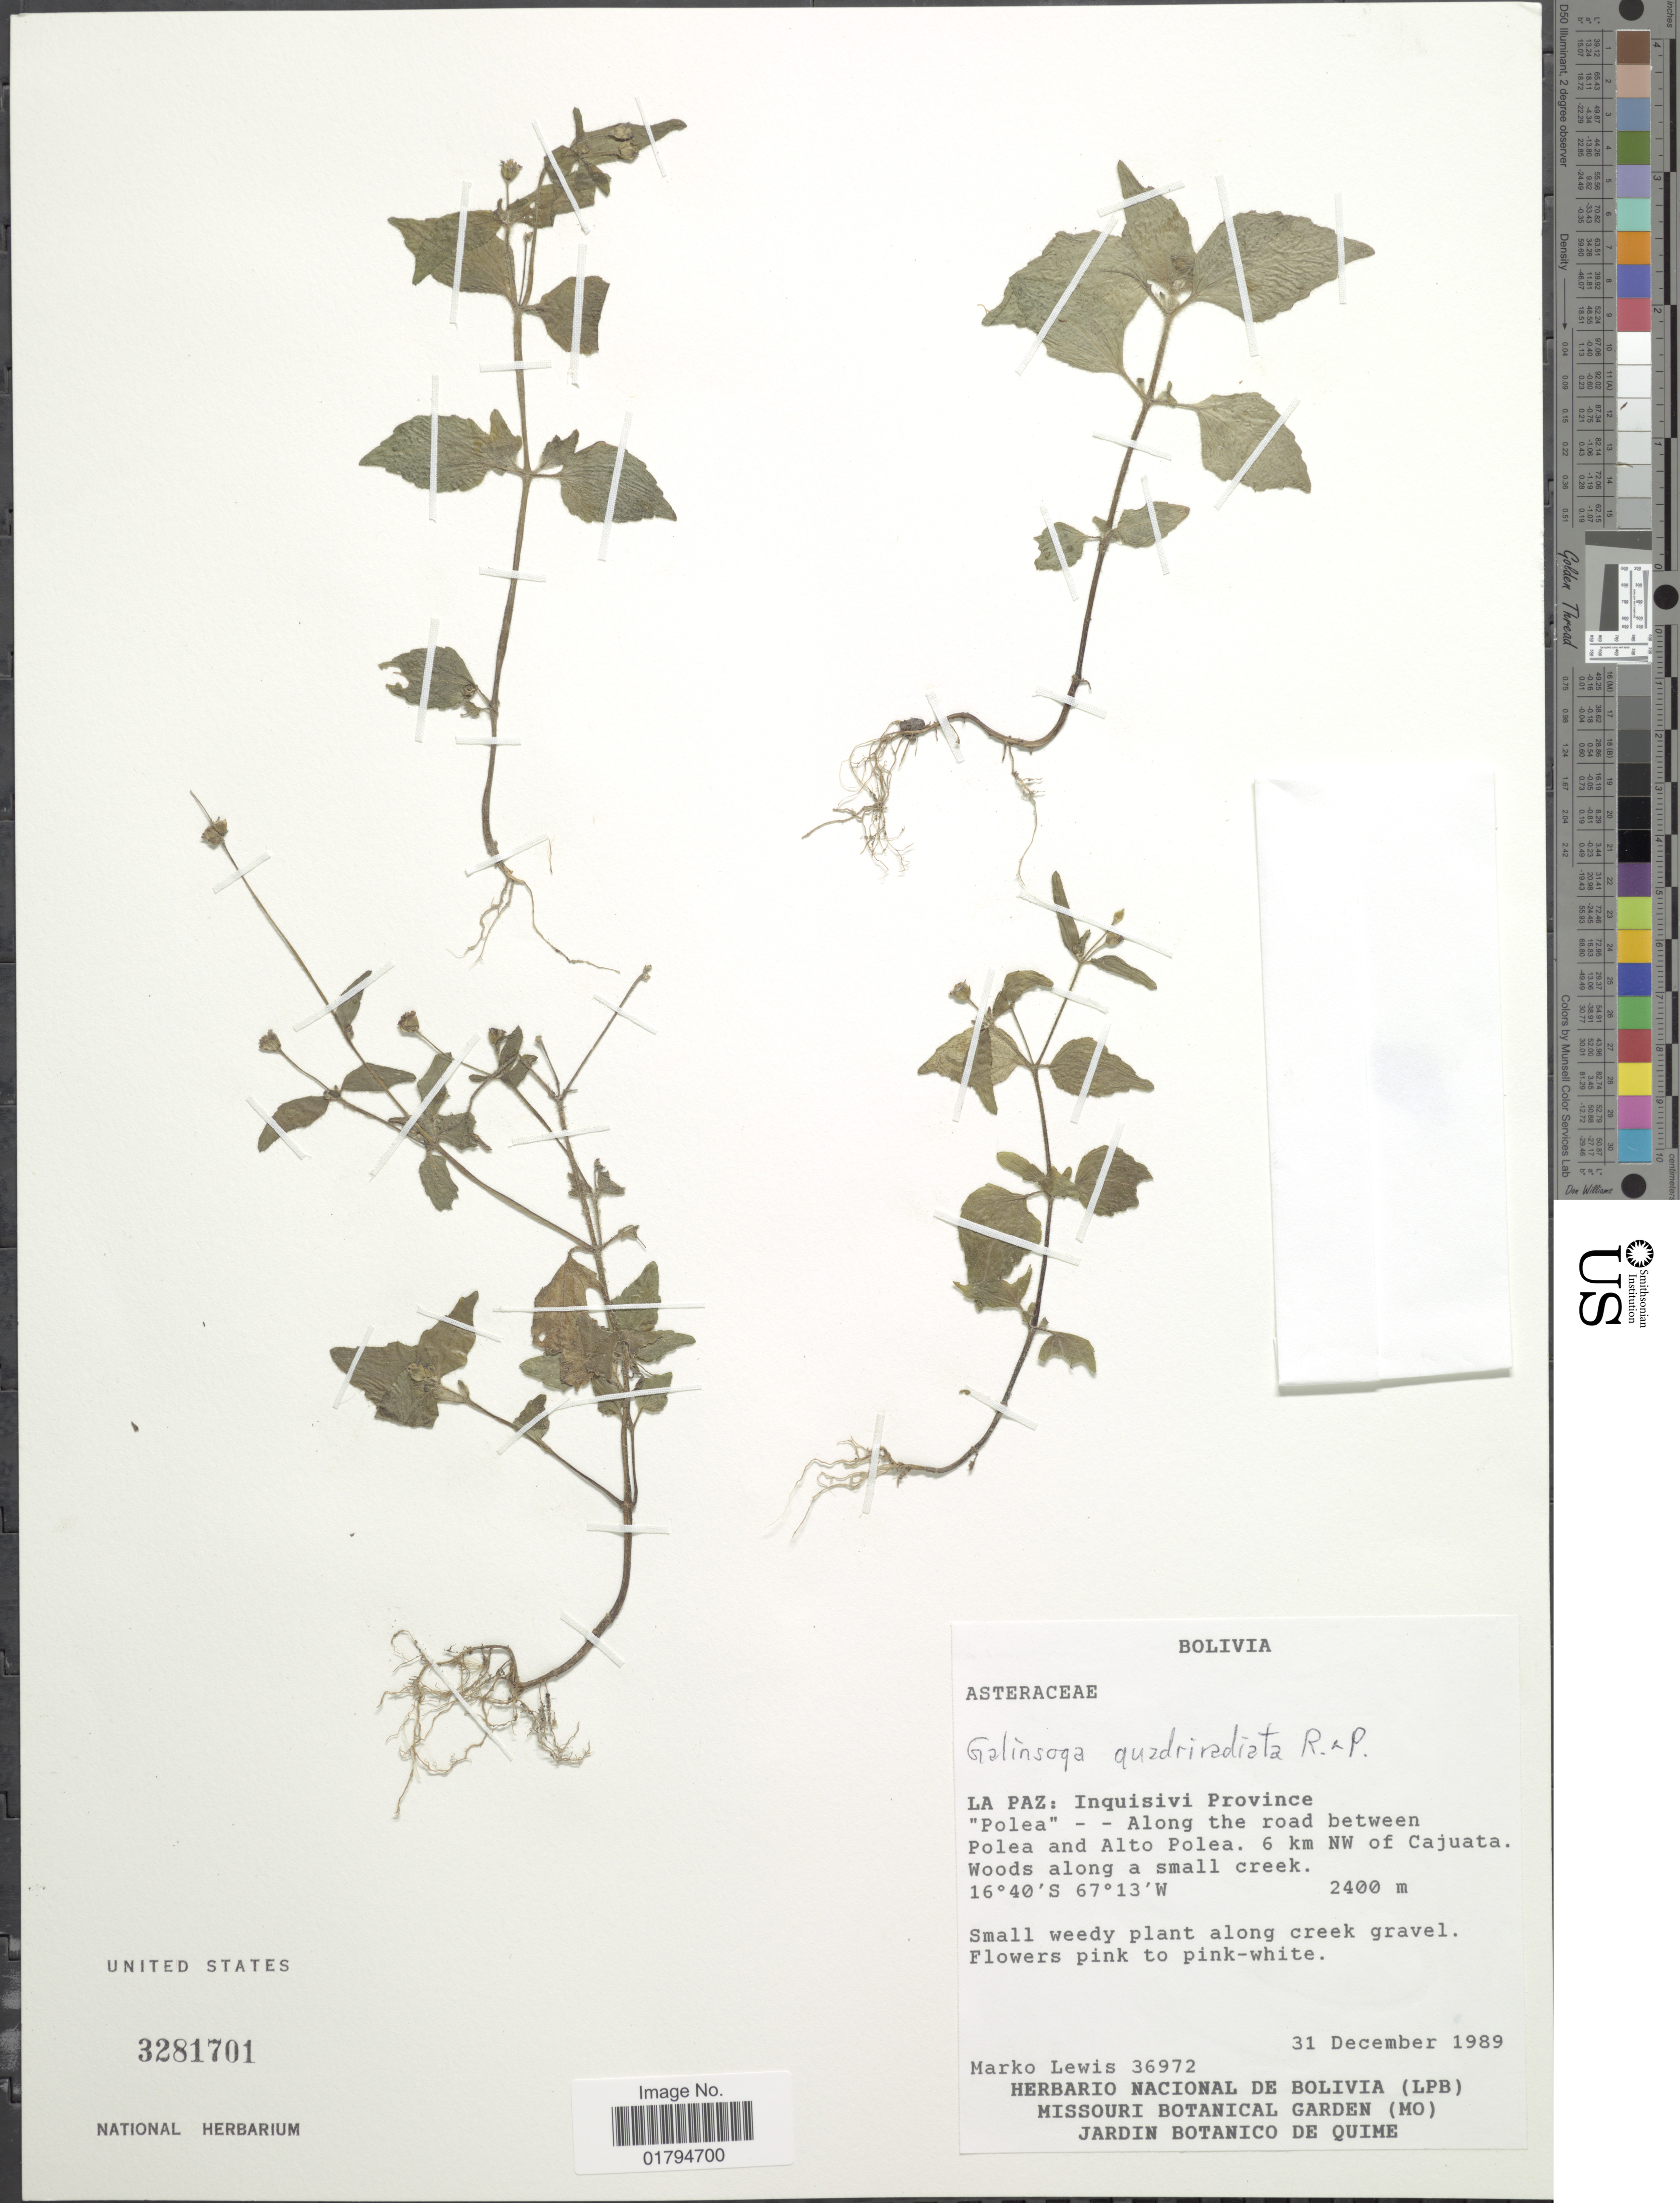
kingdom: Plantae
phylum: Tracheophyta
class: Magnoliopsida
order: Asterales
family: Asteraceae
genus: Galinsoga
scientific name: Galinsoga quadriradiata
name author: Ruiz & Pav.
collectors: M. A. Lewis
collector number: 36972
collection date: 1989-12-31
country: Bolivia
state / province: La Paz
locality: Inquisivi Province "Polea"Along the road between Polea and Alto Polea. 6 km NW of Cujuata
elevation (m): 2400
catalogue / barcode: US 3281701